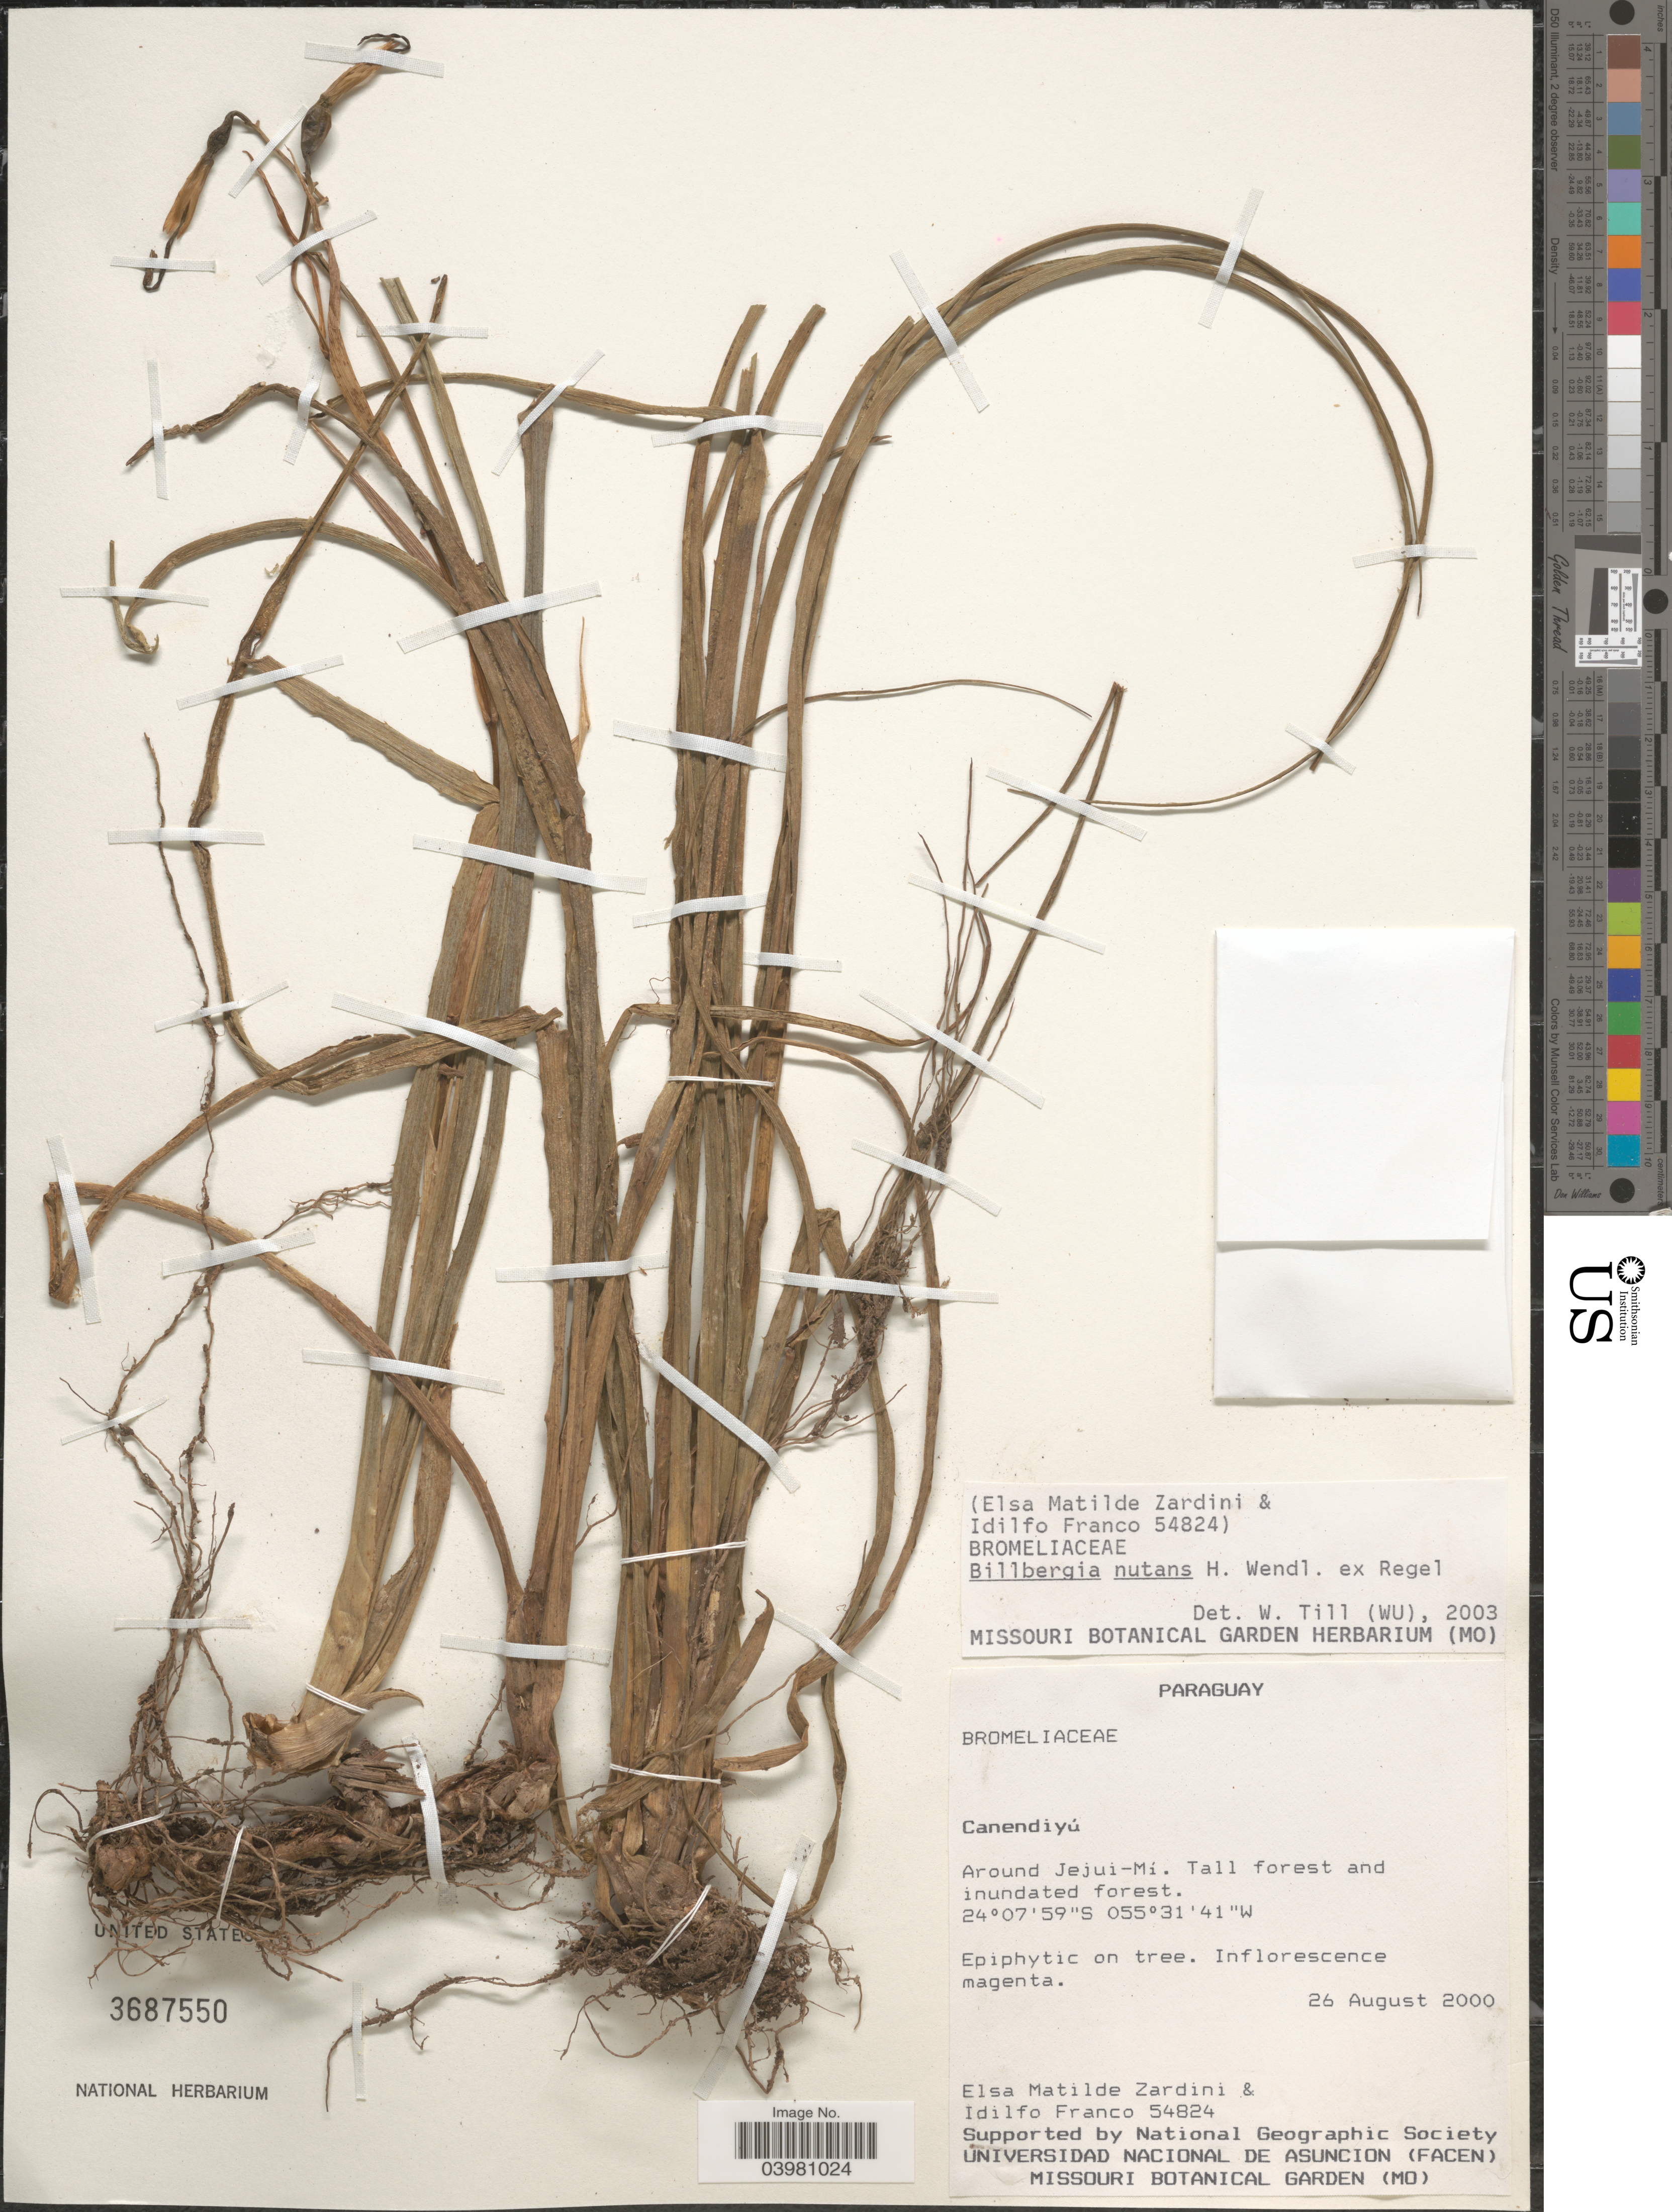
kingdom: Plantae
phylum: Tracheophyta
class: Liliopsida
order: Poales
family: Bromeliaceae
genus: Billbergia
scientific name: Billbergia nutans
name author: H. Wendl. ex Regel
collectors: E. M. Zardini & I. S. Franco M.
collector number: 54824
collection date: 2000-08-26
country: Paraguay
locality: Canendiyú. Around Jejui-Mí.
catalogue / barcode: US 3687550